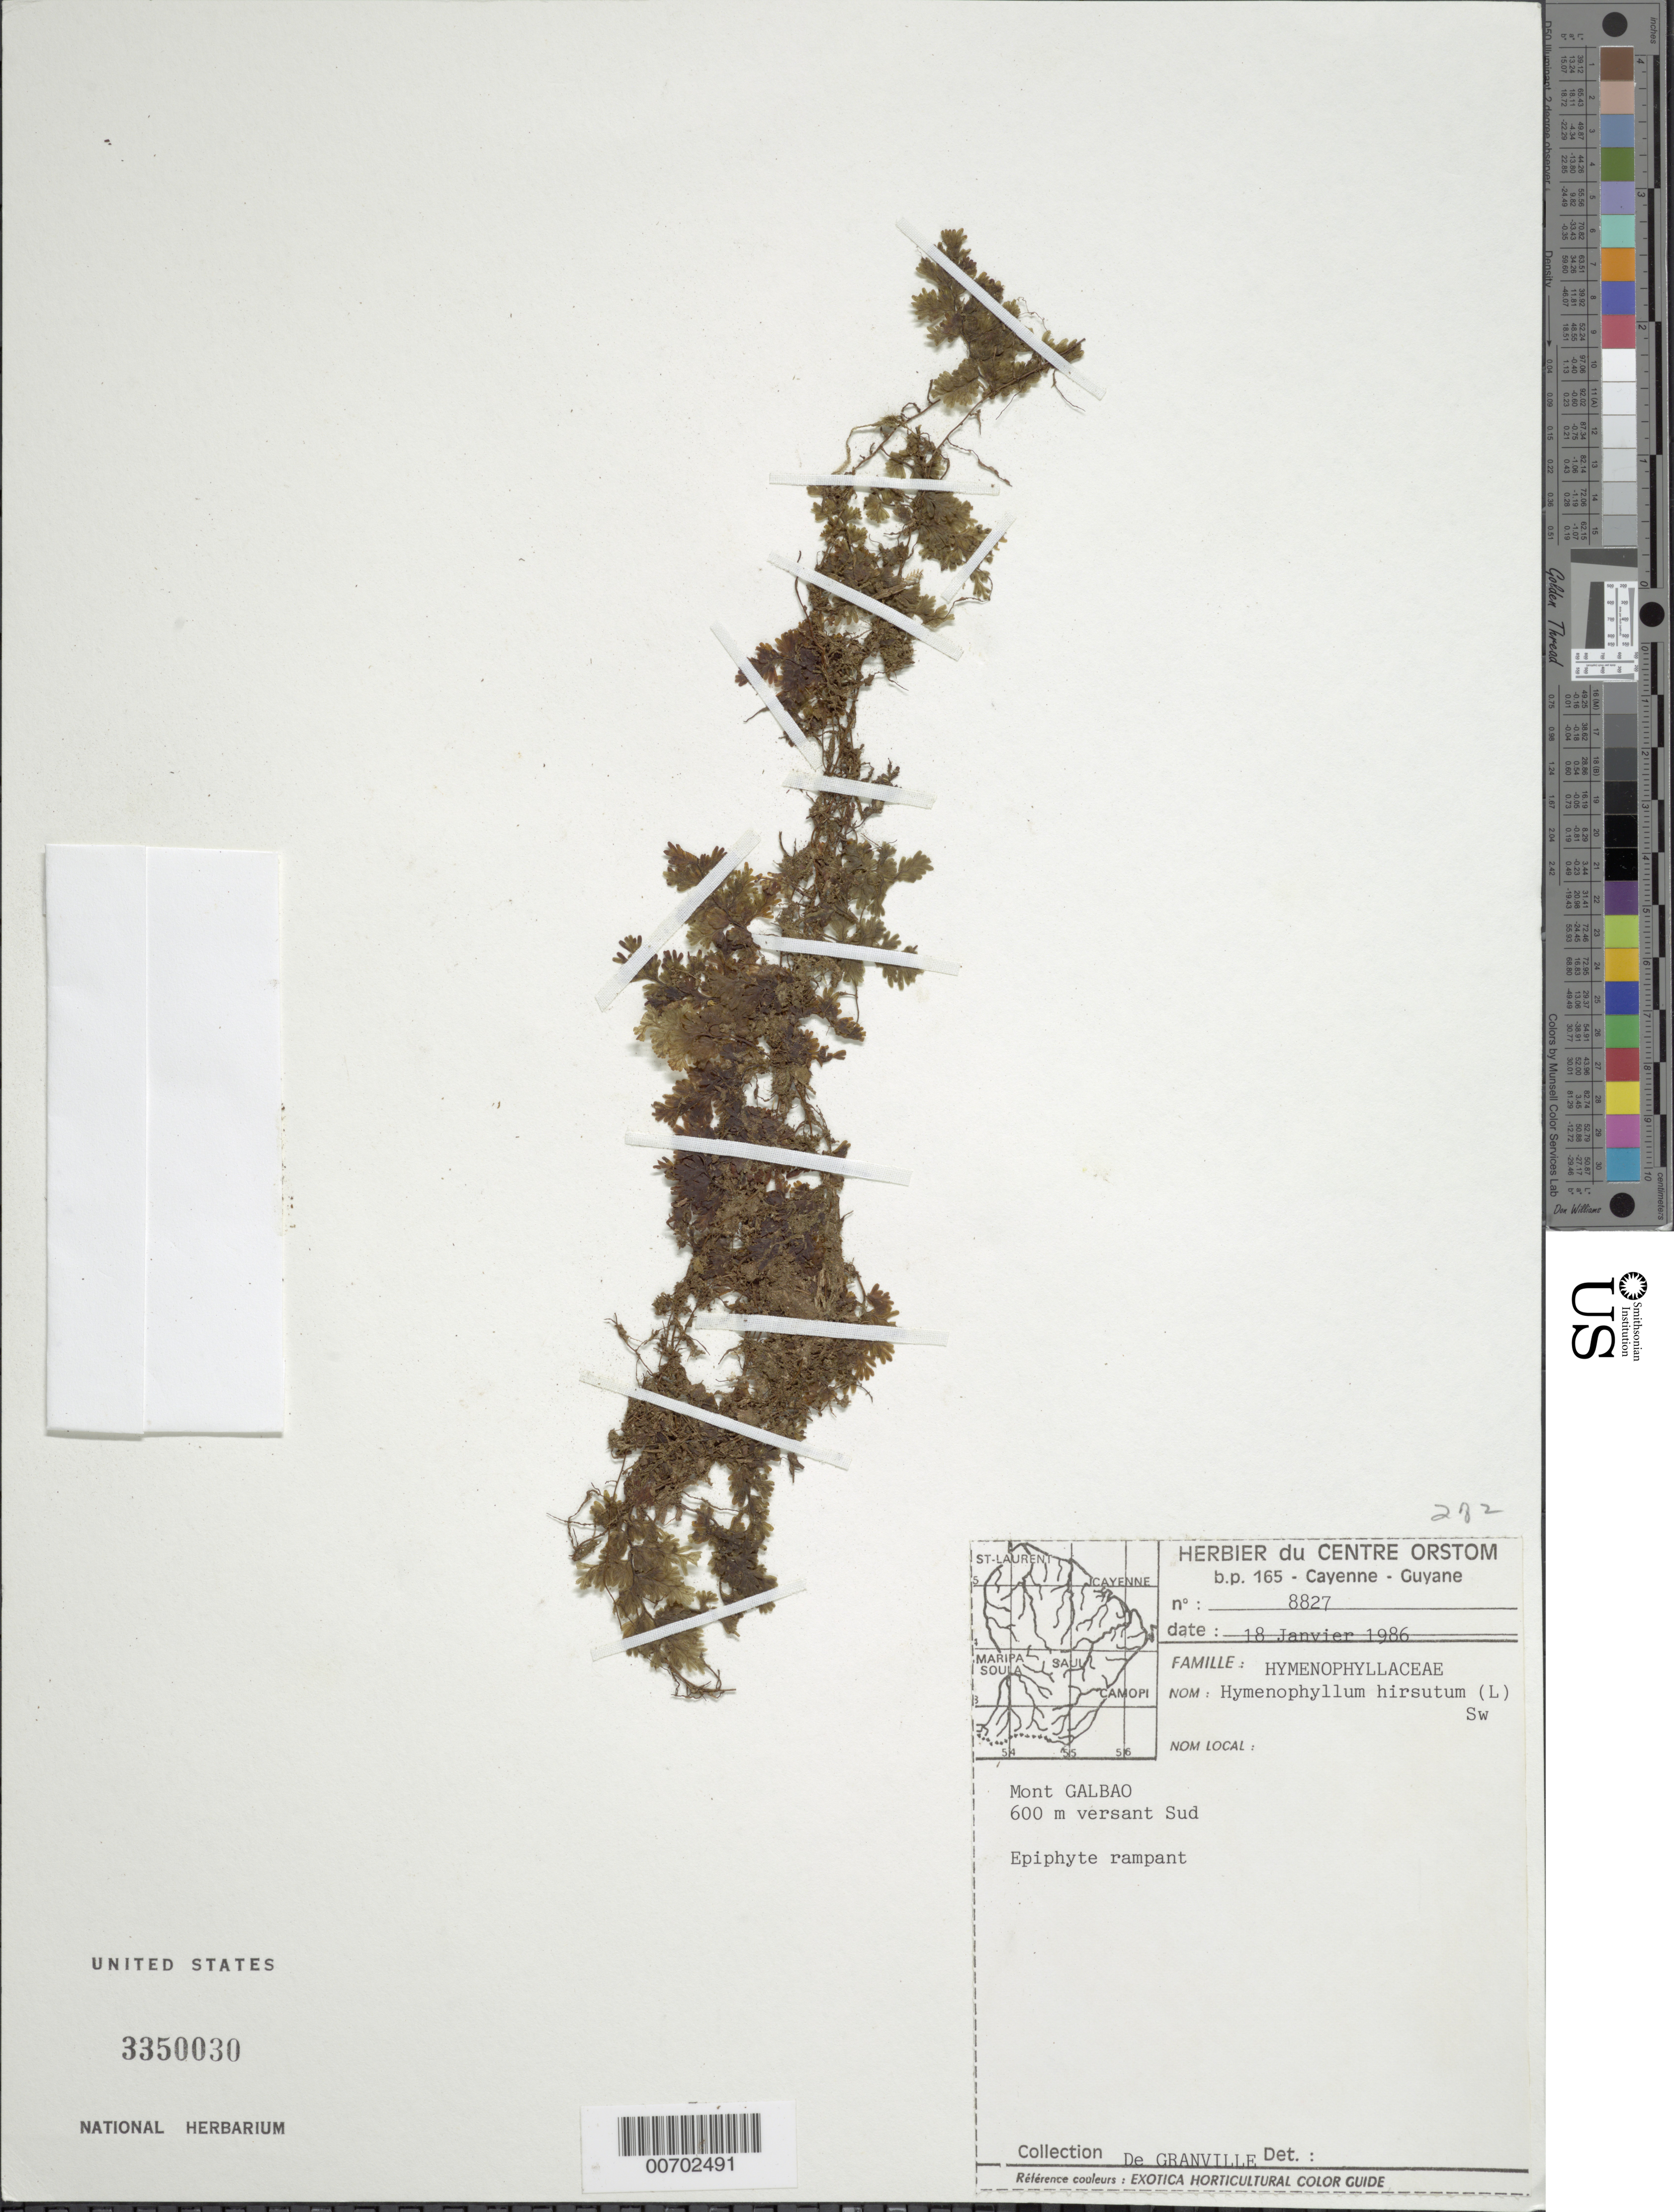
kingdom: Plantae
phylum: Tracheophyta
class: Polypodiopsida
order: Hymenophyllales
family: Hymenophyllaceae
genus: Hymenophyllum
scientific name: Hymenophyllum hirsutum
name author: (L.) Sw.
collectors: J.-J. de Granville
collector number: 8827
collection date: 1986-01-18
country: French Guiana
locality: Mont Galbao, versant Sud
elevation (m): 600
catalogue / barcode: US 3350030